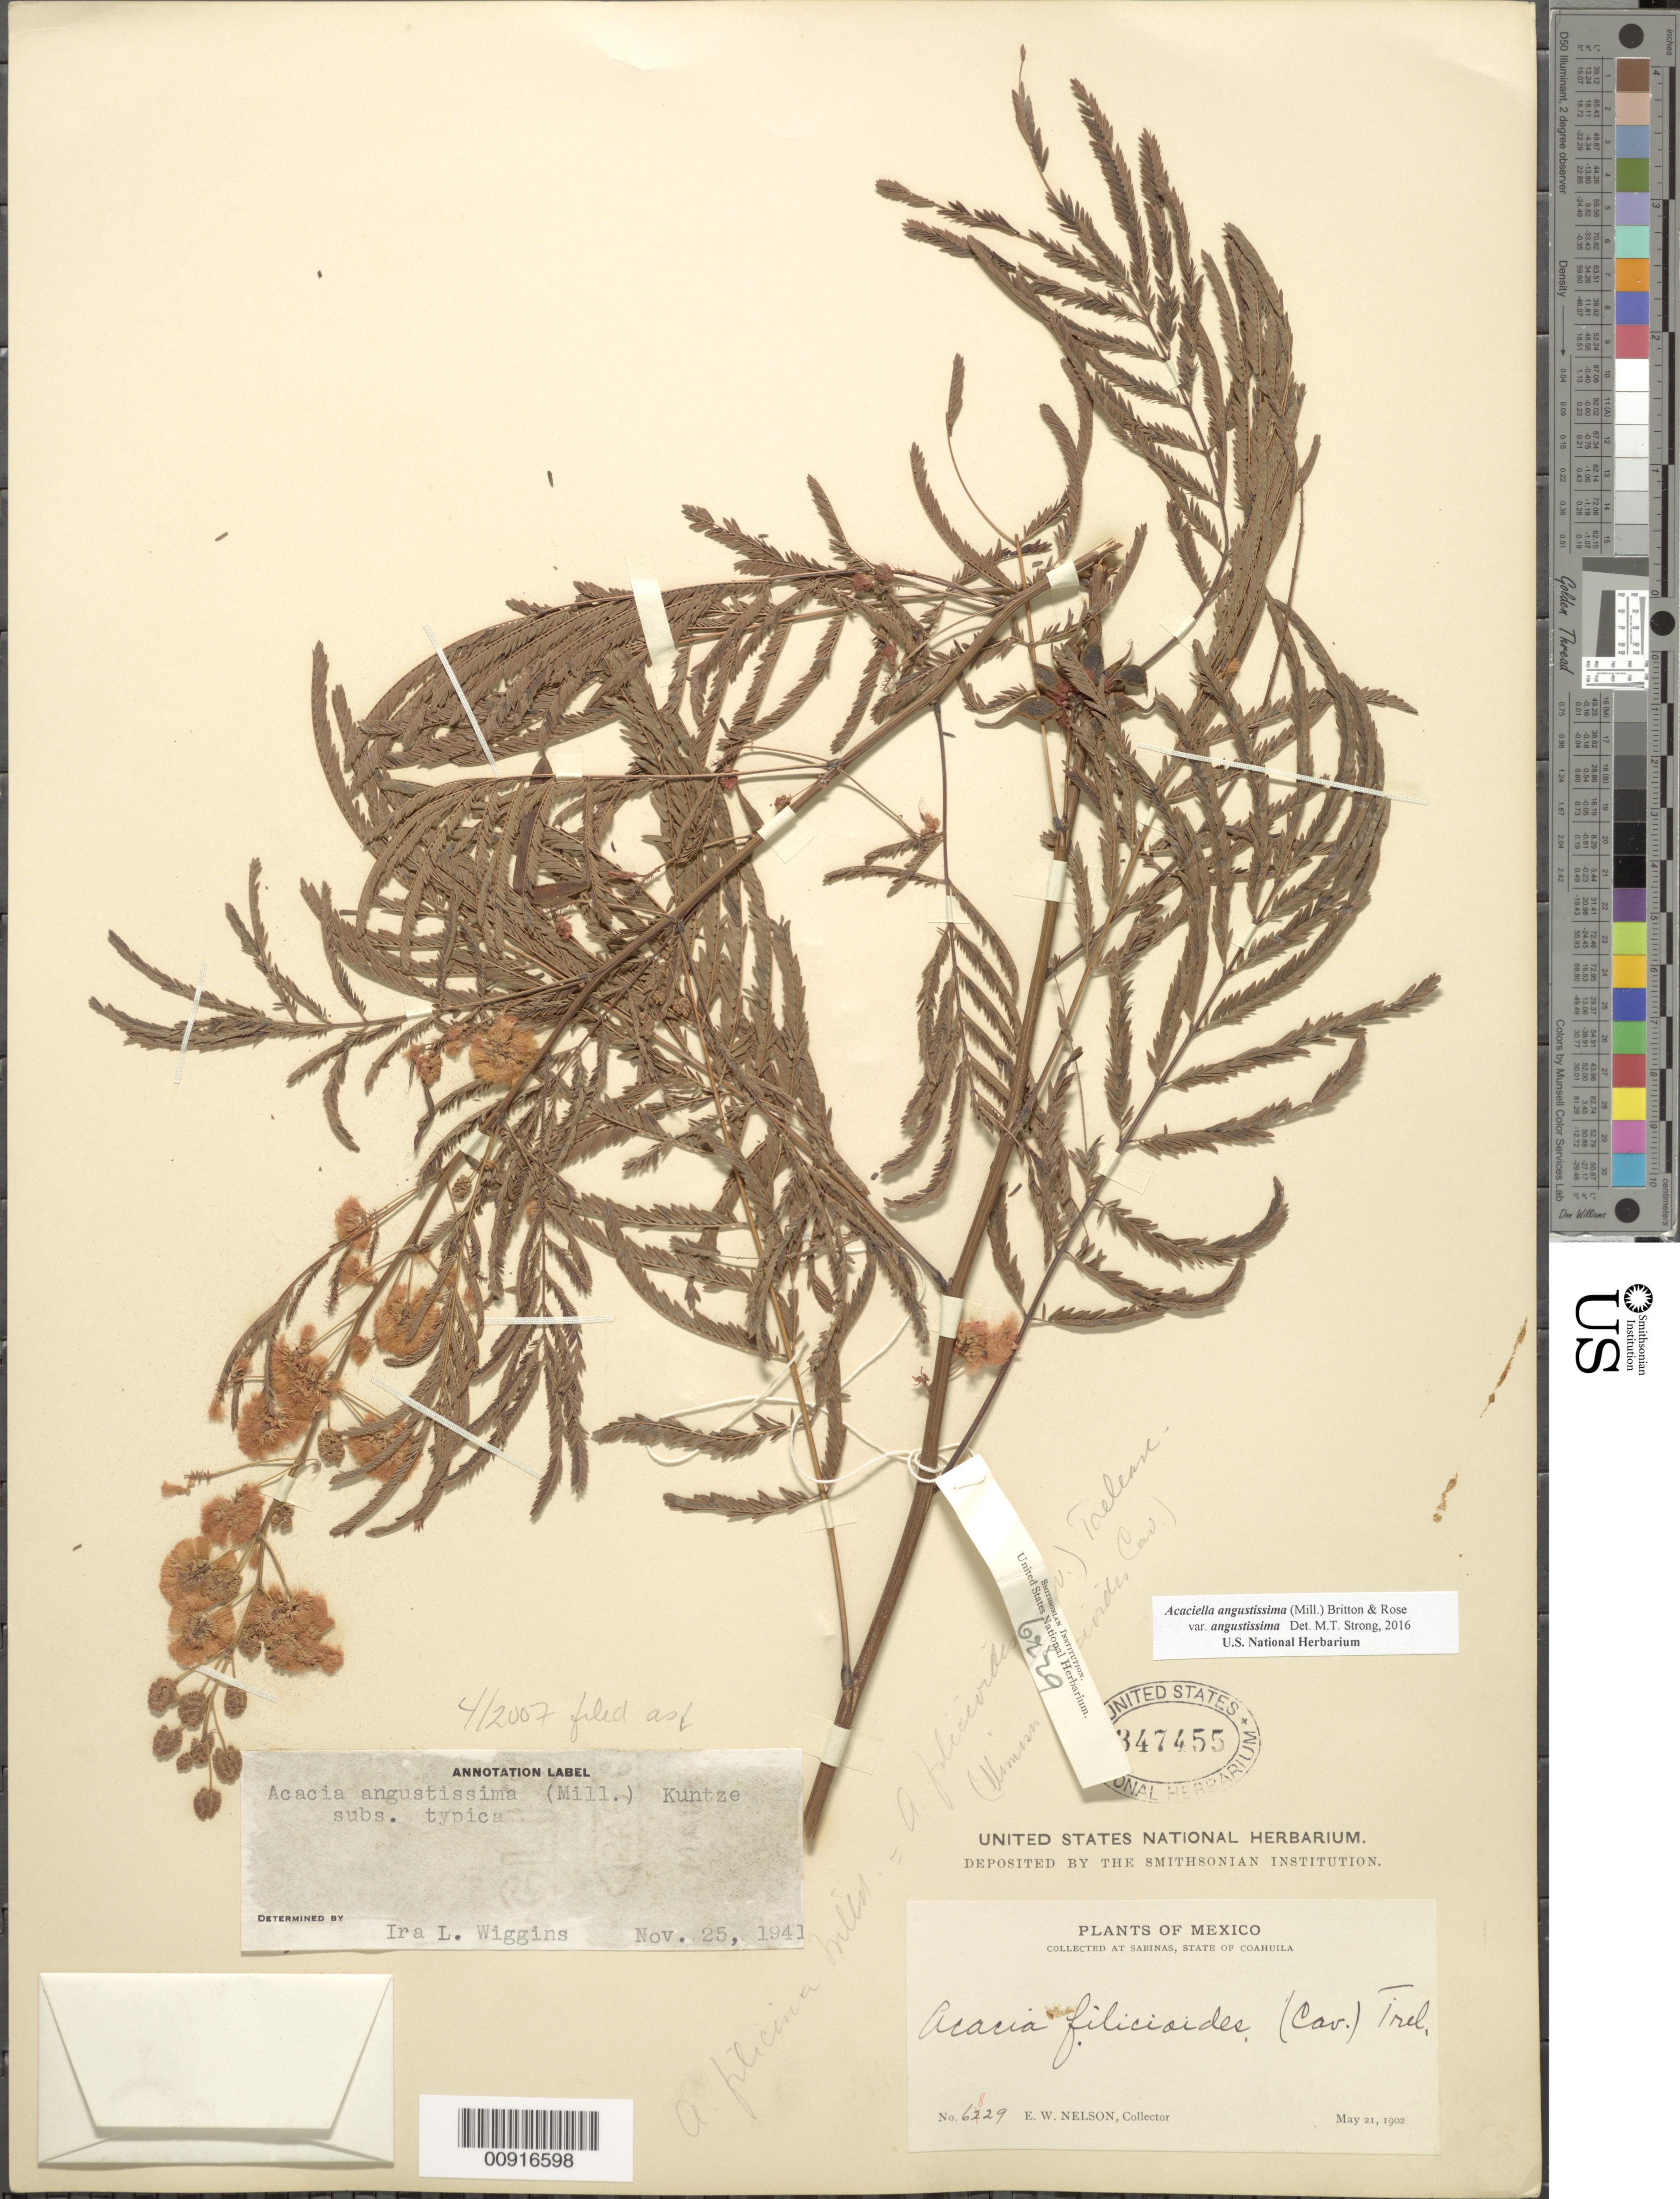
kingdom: Plantae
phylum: Tracheophyta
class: Magnoliopsida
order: Fabales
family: Fabaceae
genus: Acaciella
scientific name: Acaciella angustissima var. angustissima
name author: (Mill.) Britton & Rose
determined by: Strong, M. T., (US), Smithsonian Institution - National Museum of Natural History (UNITED STATES)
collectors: E. W. Nelson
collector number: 6829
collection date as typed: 21 May 1902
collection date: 1902-05-21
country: Mexico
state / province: Coahuila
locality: Sabinas, State of Coahuila.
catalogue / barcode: US 347455